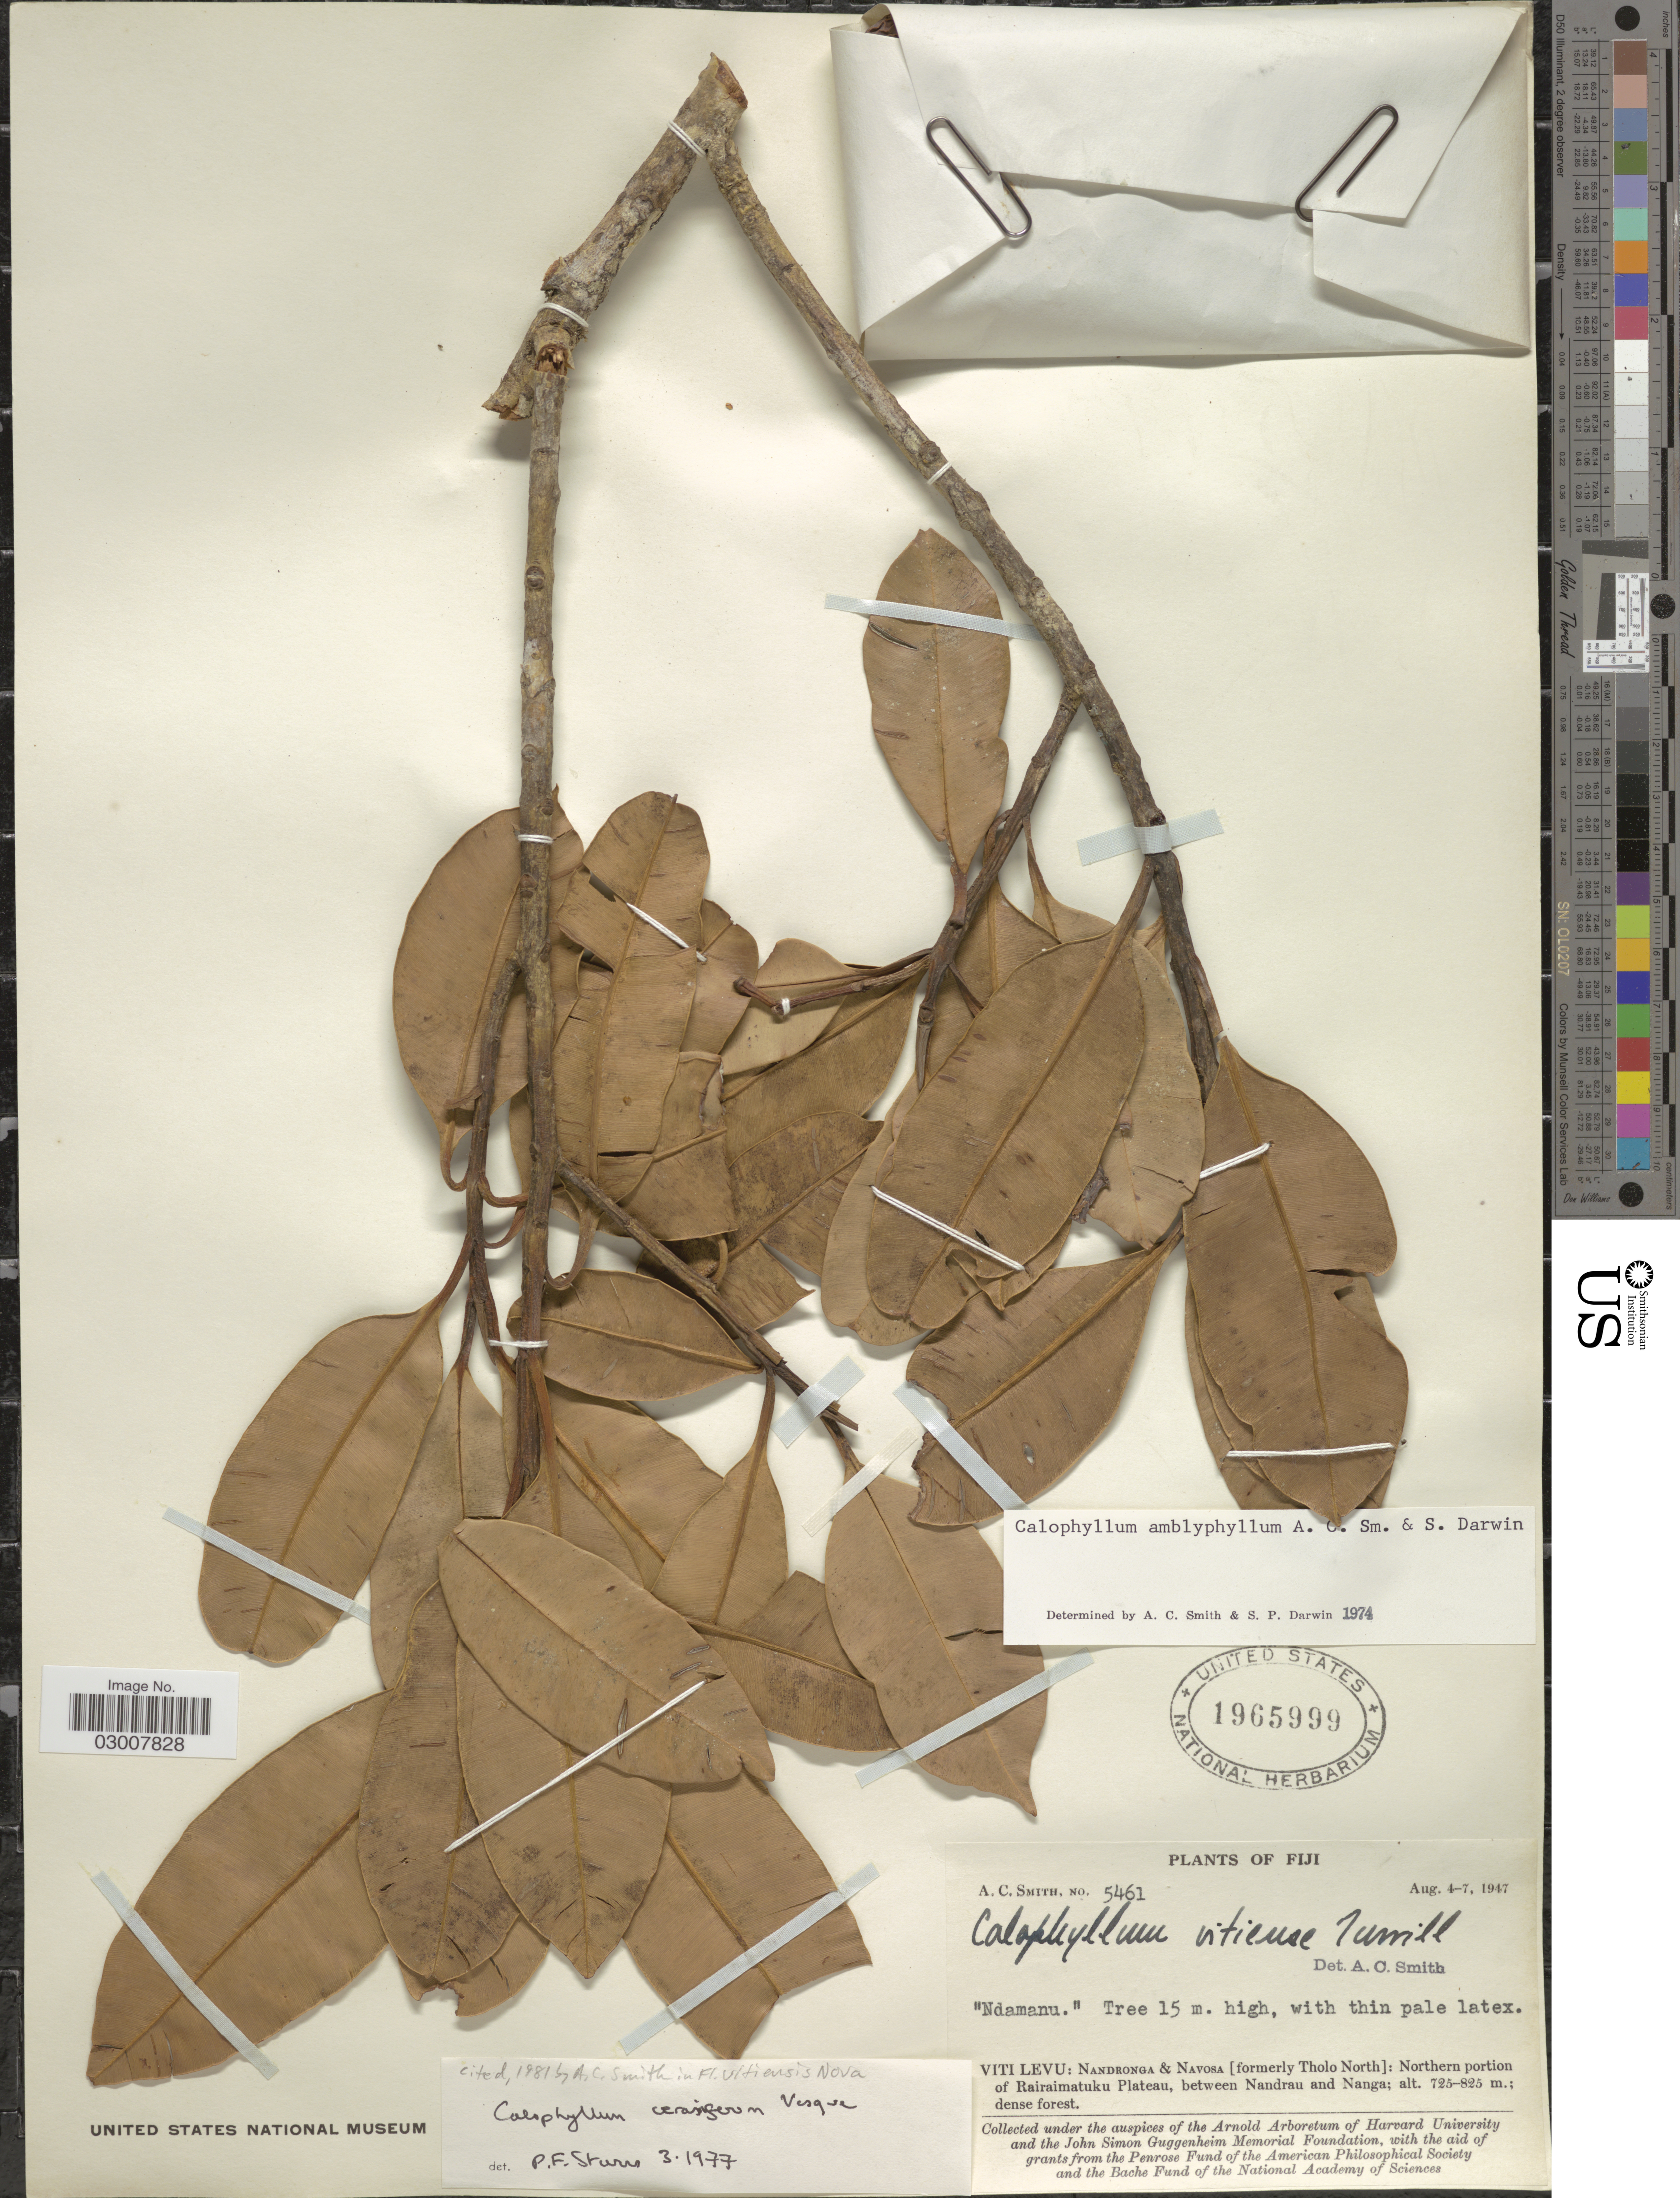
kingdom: Plantae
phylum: Tracheophyta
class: Magnoliopsida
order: Malpighiales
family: Calophyllaceae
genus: Calophyllum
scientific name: Calophyllum cerasiferum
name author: Vesque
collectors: A. C. Smith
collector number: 5461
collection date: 1947-08-04/1947-08-07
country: Fiji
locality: Viti Levu: Nandronga & Navosa [formerly Tholo North]: Northern portion of Rairaimatuku Plateau, between Nandrau and Nanga.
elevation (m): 725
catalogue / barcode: US 1965999